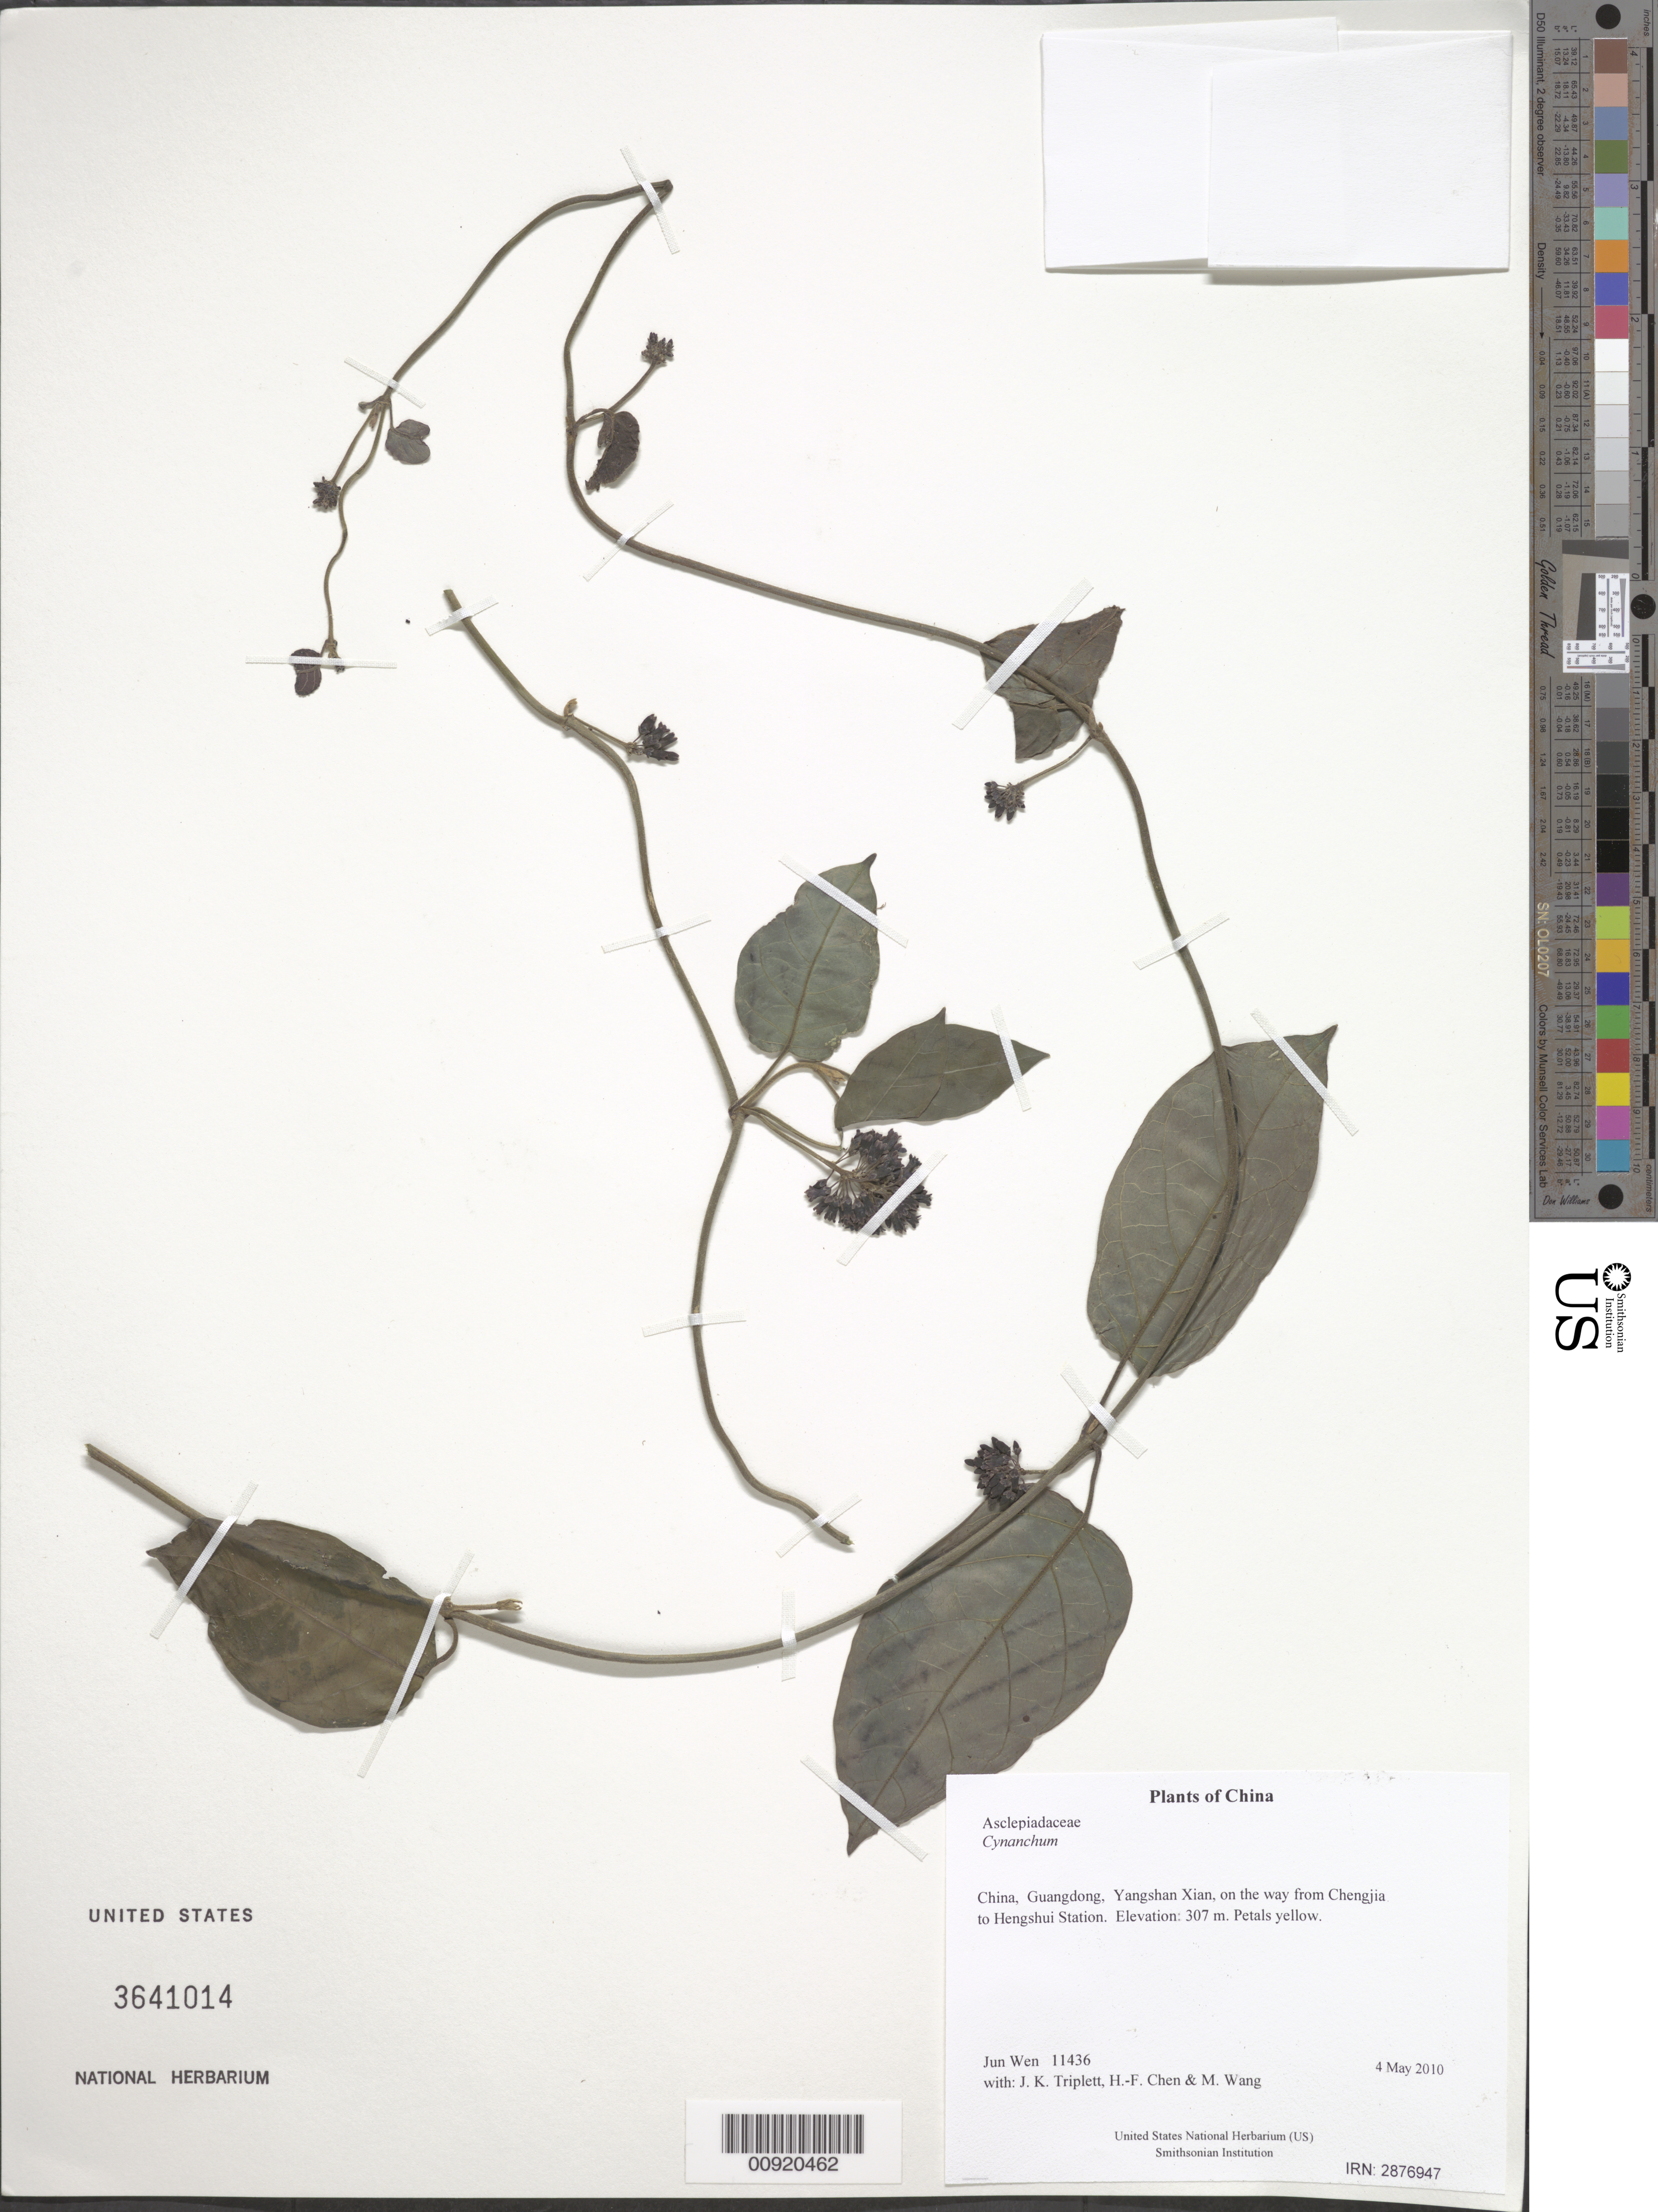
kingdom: Plantae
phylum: Tracheophyta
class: Magnoliopsida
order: Gentianales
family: Apocynaceae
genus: Cynanchum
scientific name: Cynanchum sp.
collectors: J. Wen, J. K. Triplett, H.-F. Chen & M. Wang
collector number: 11436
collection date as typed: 4 May 2010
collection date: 2010-05-04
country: China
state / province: Guangdong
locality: Yangshan Xian, on the way from Chengjia to Hengshui Station.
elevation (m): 307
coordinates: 24 50.674 N, 112 52.418 E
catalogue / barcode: US 3641014